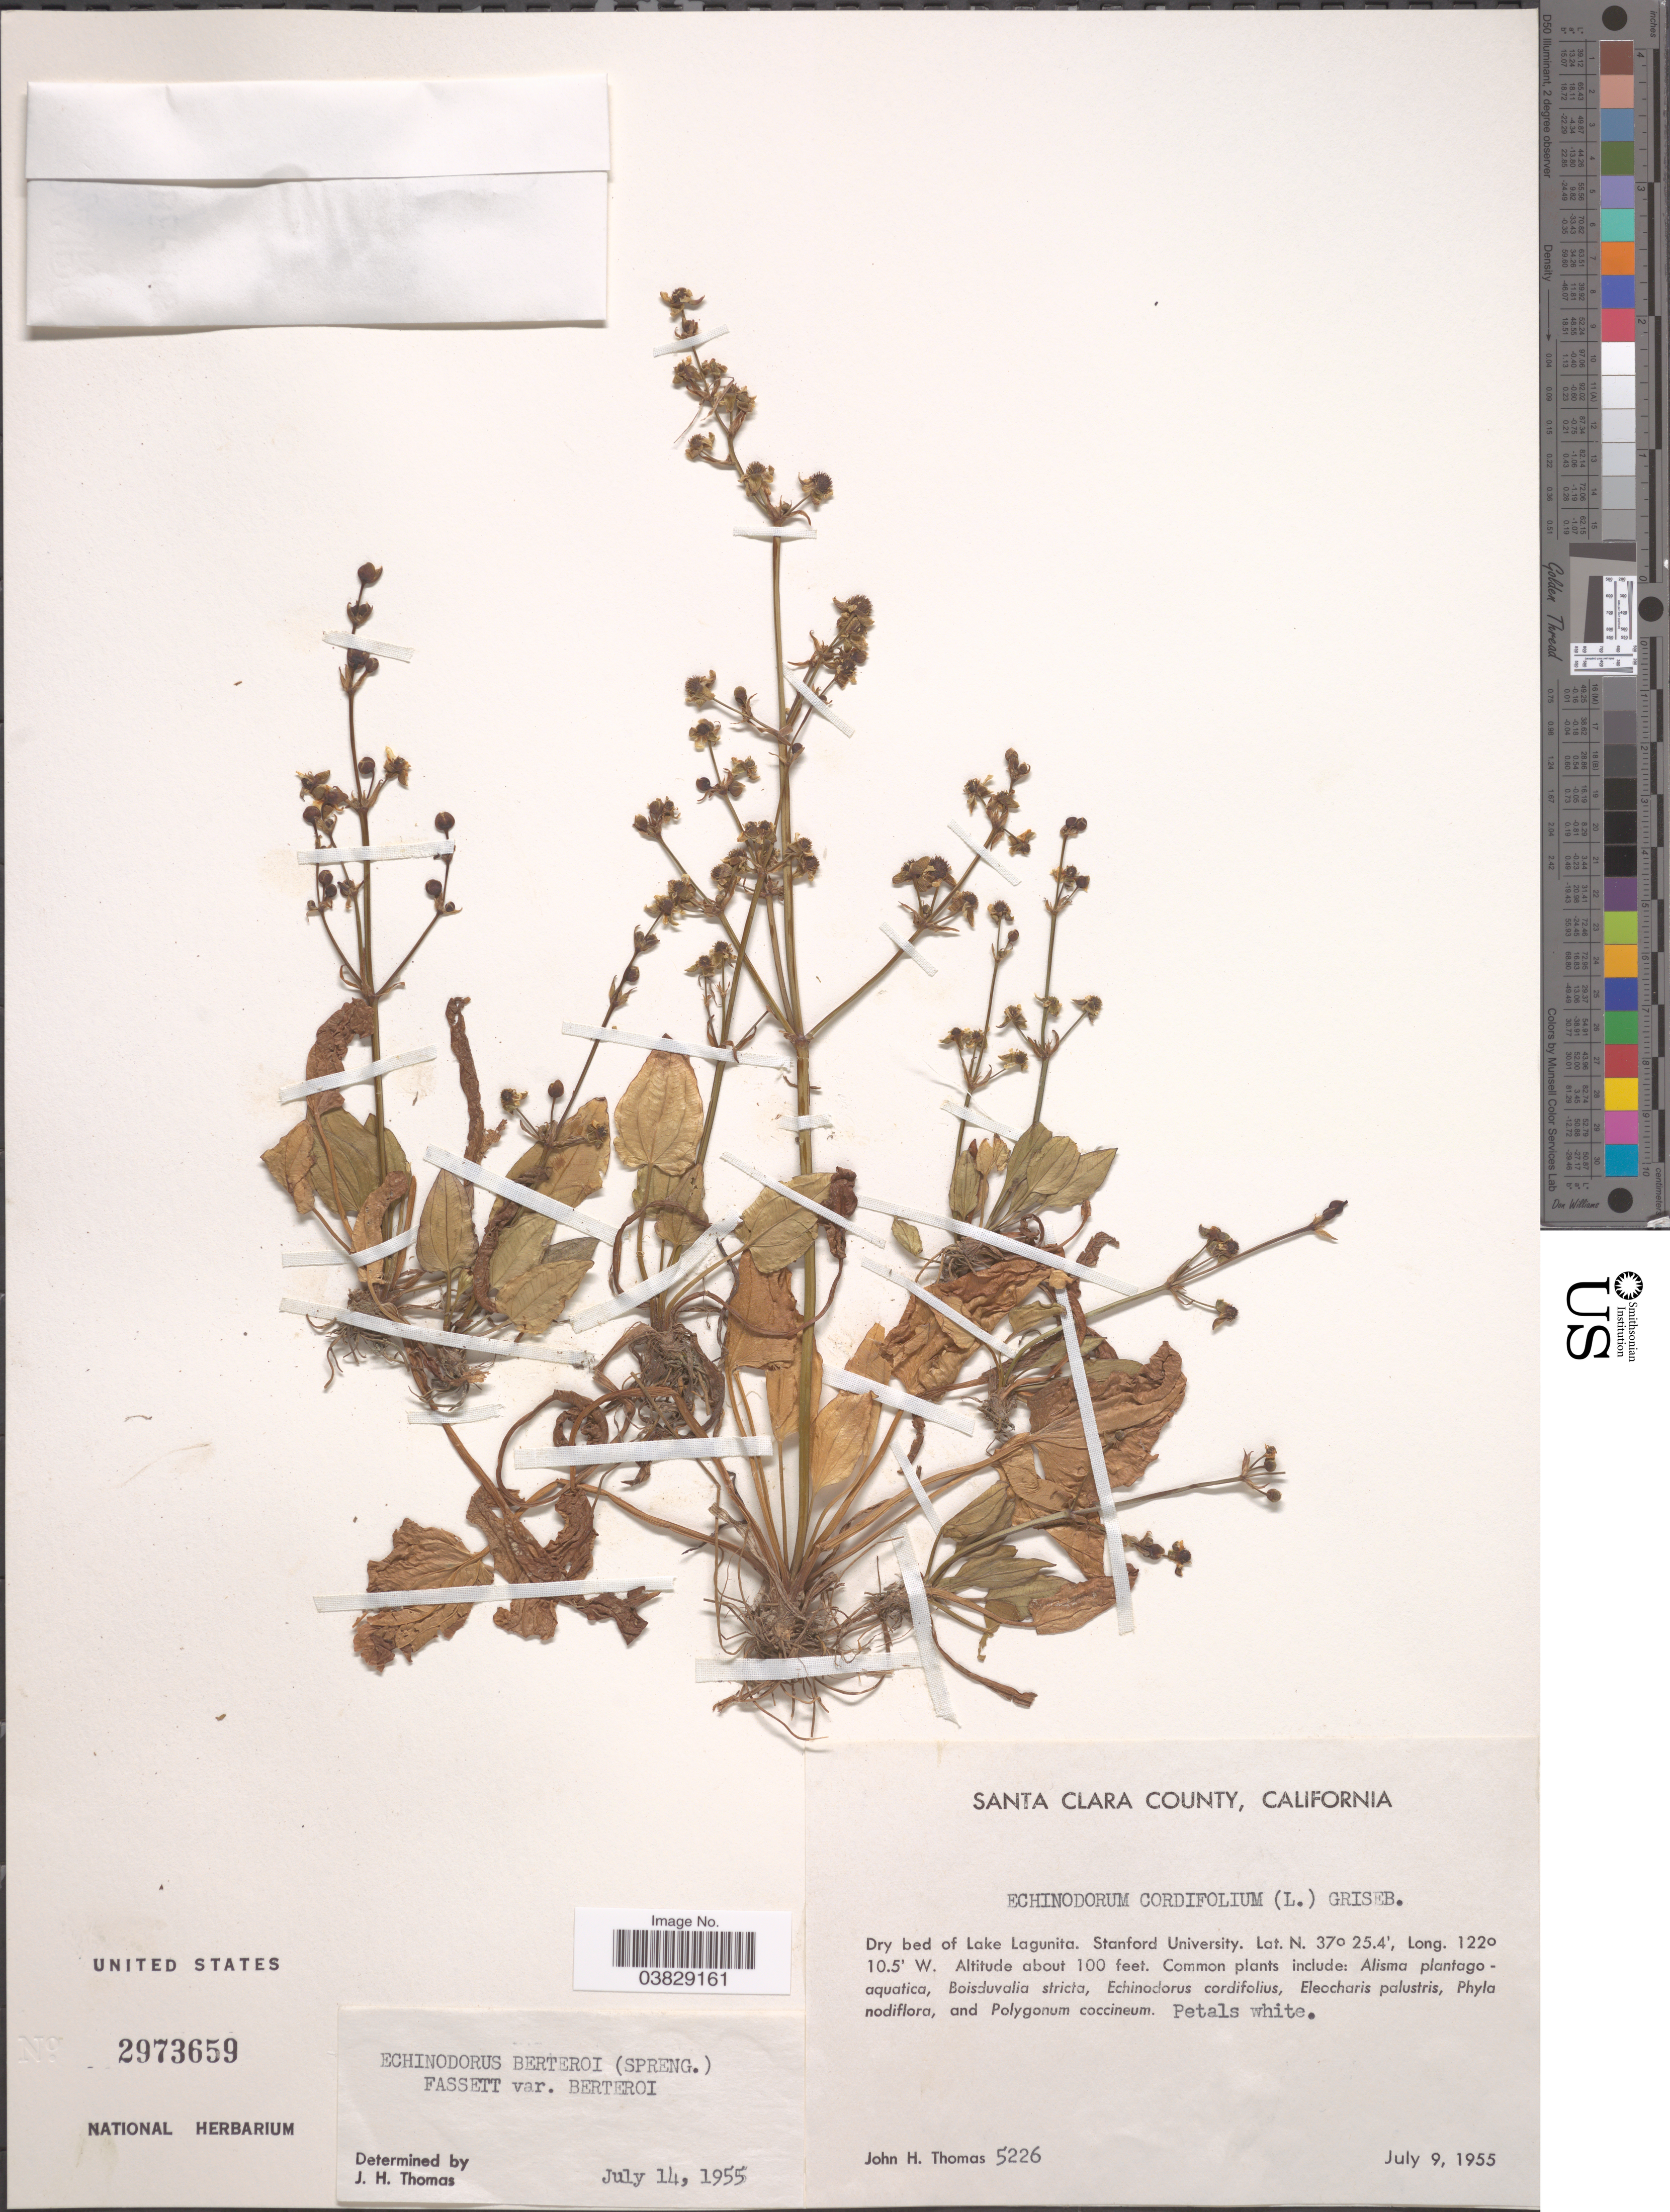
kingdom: Plantae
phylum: Tracheophyta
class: Liliopsida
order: Alismatales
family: Alismataceae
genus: Echinodorus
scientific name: Echinodorus berteroi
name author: (Spreng.) Fassett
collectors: J. H. Thomas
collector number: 5226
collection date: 1955-07-09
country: United States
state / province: California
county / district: Santa Clara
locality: Santa Clara County. Dry bed of Lake Lagunita. Stanford University.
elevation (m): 30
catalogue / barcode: US 2973659